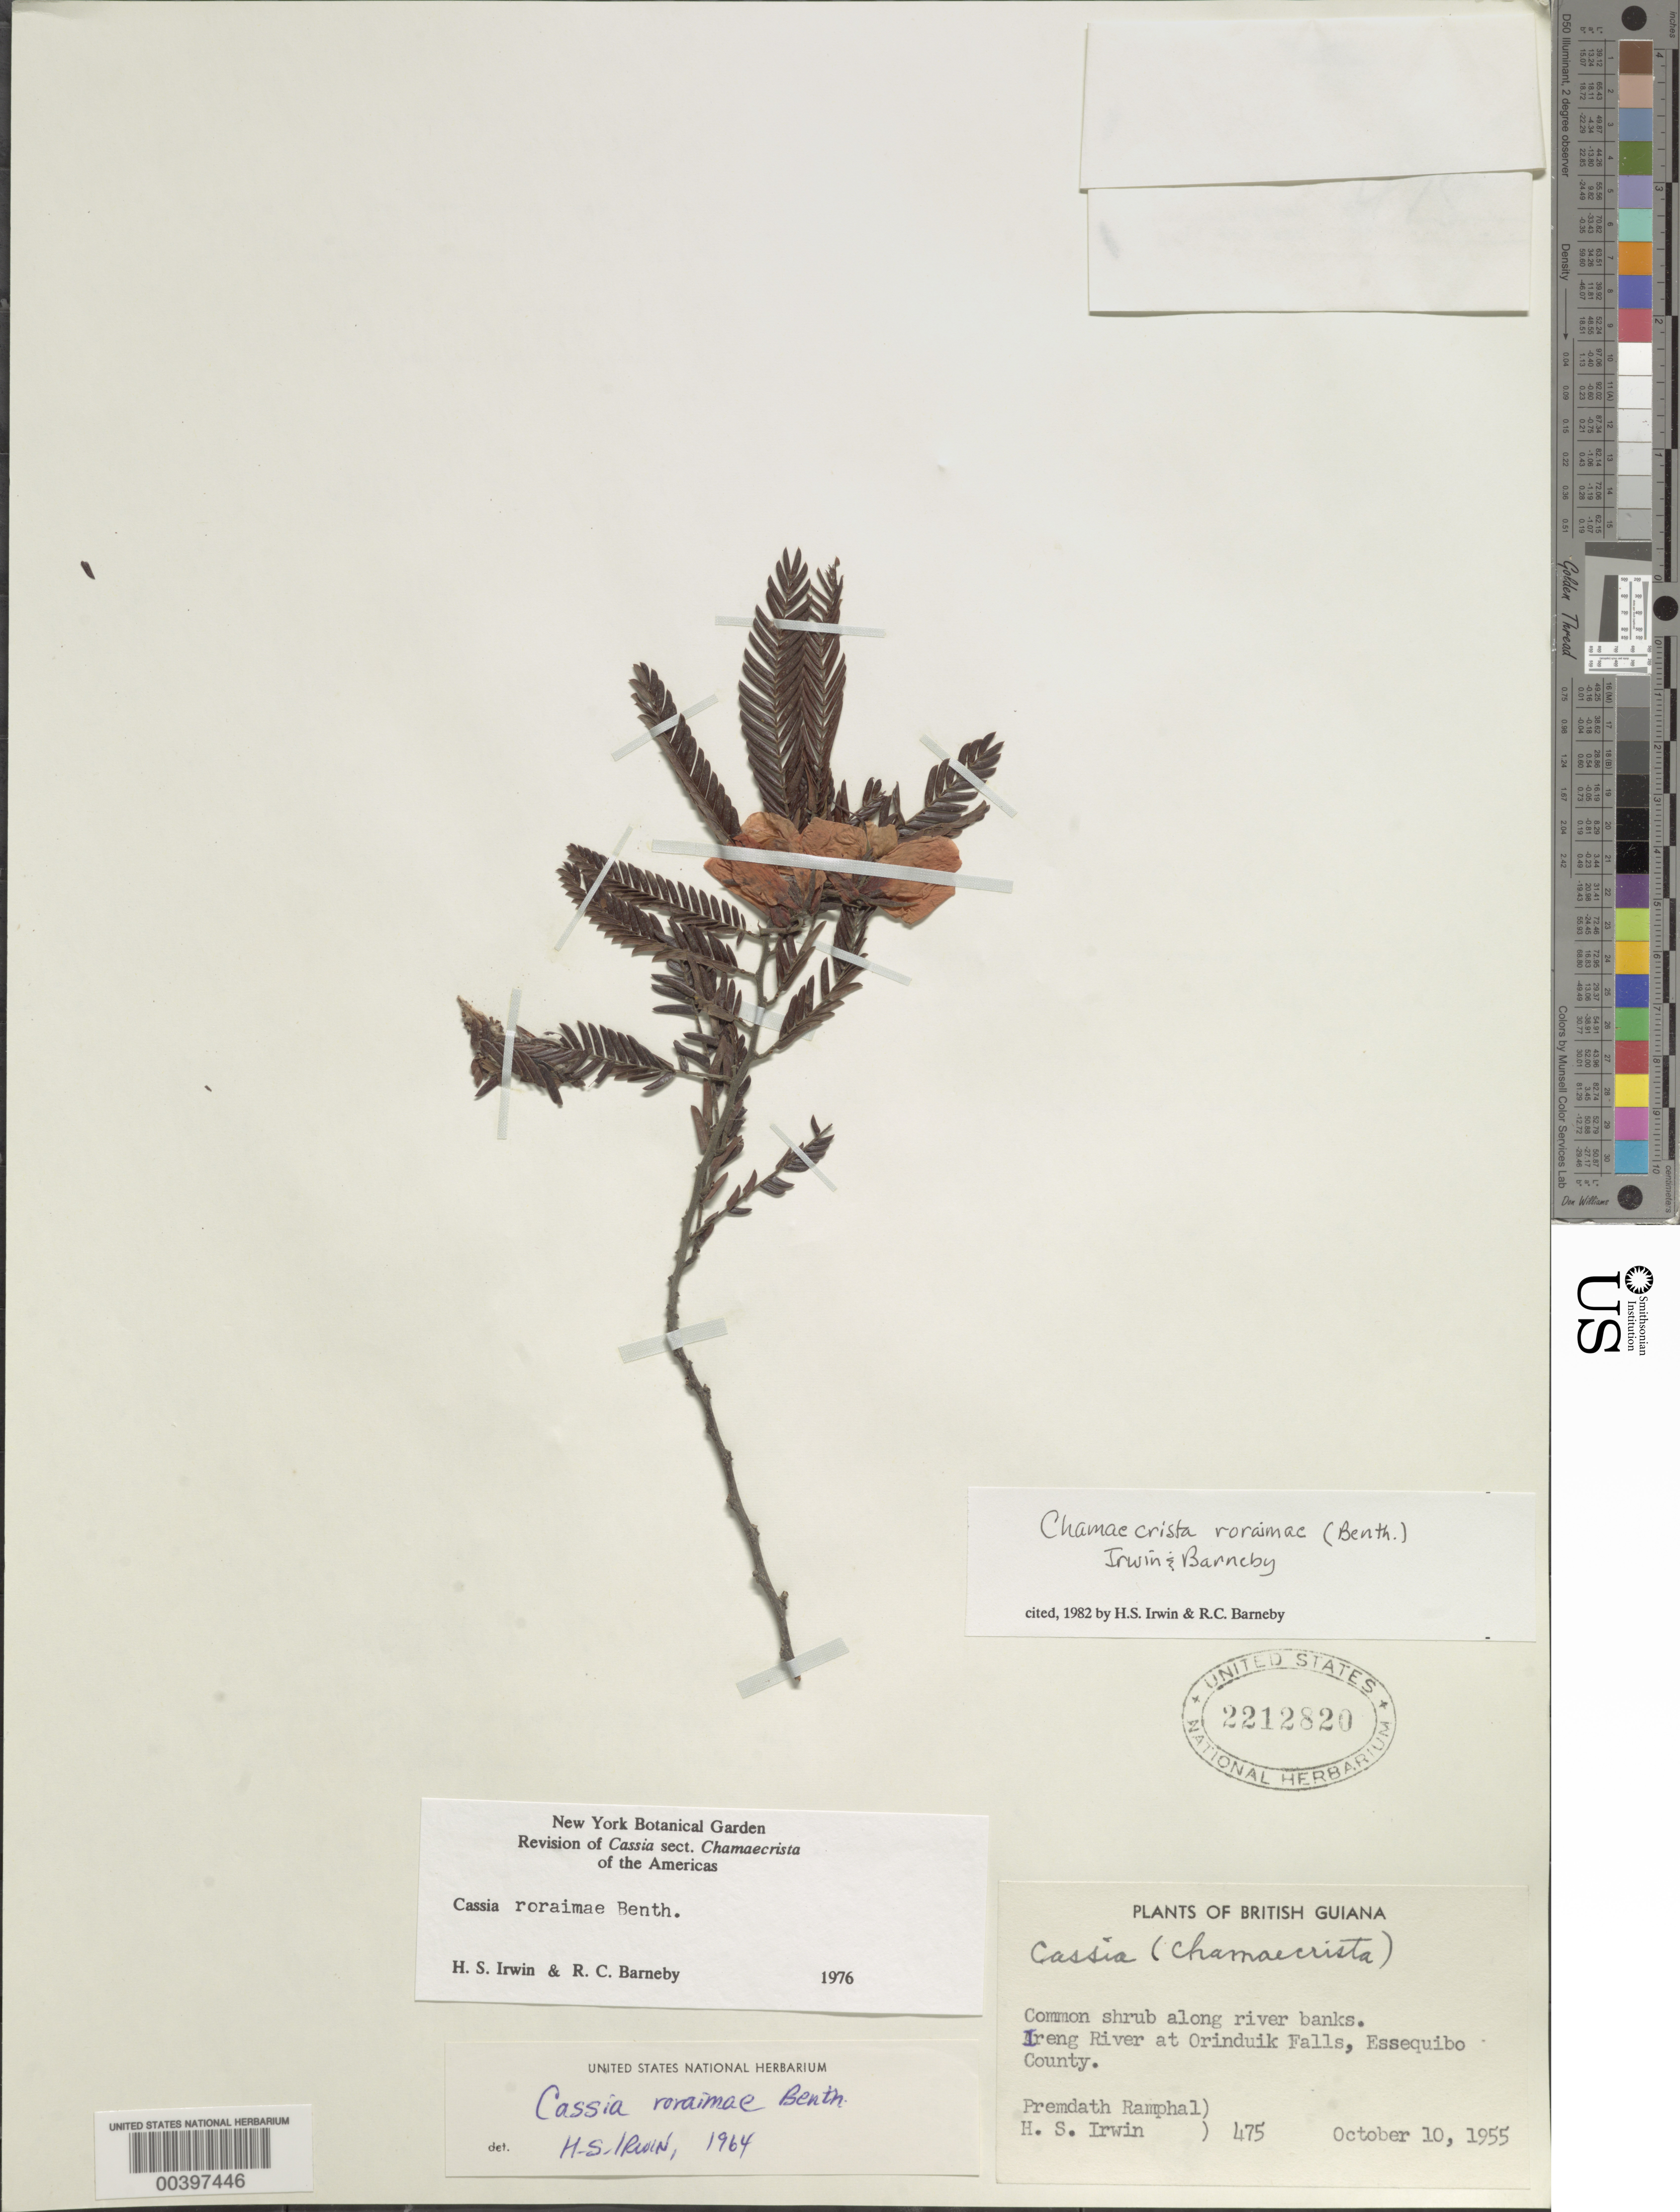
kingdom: Plantae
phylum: Tracheophyta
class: Magnoliopsida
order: Fabales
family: Fabaceae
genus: Chamaecrista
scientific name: Chamaecrista roraimae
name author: (Benth.) Gleason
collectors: P. Ramphal & H. Irwin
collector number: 475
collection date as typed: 10 Oct 1955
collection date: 1955-10-10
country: Guyana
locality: Ireng river at orinduik falls, essequibo co.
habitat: Along river banks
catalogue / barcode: US 2212820